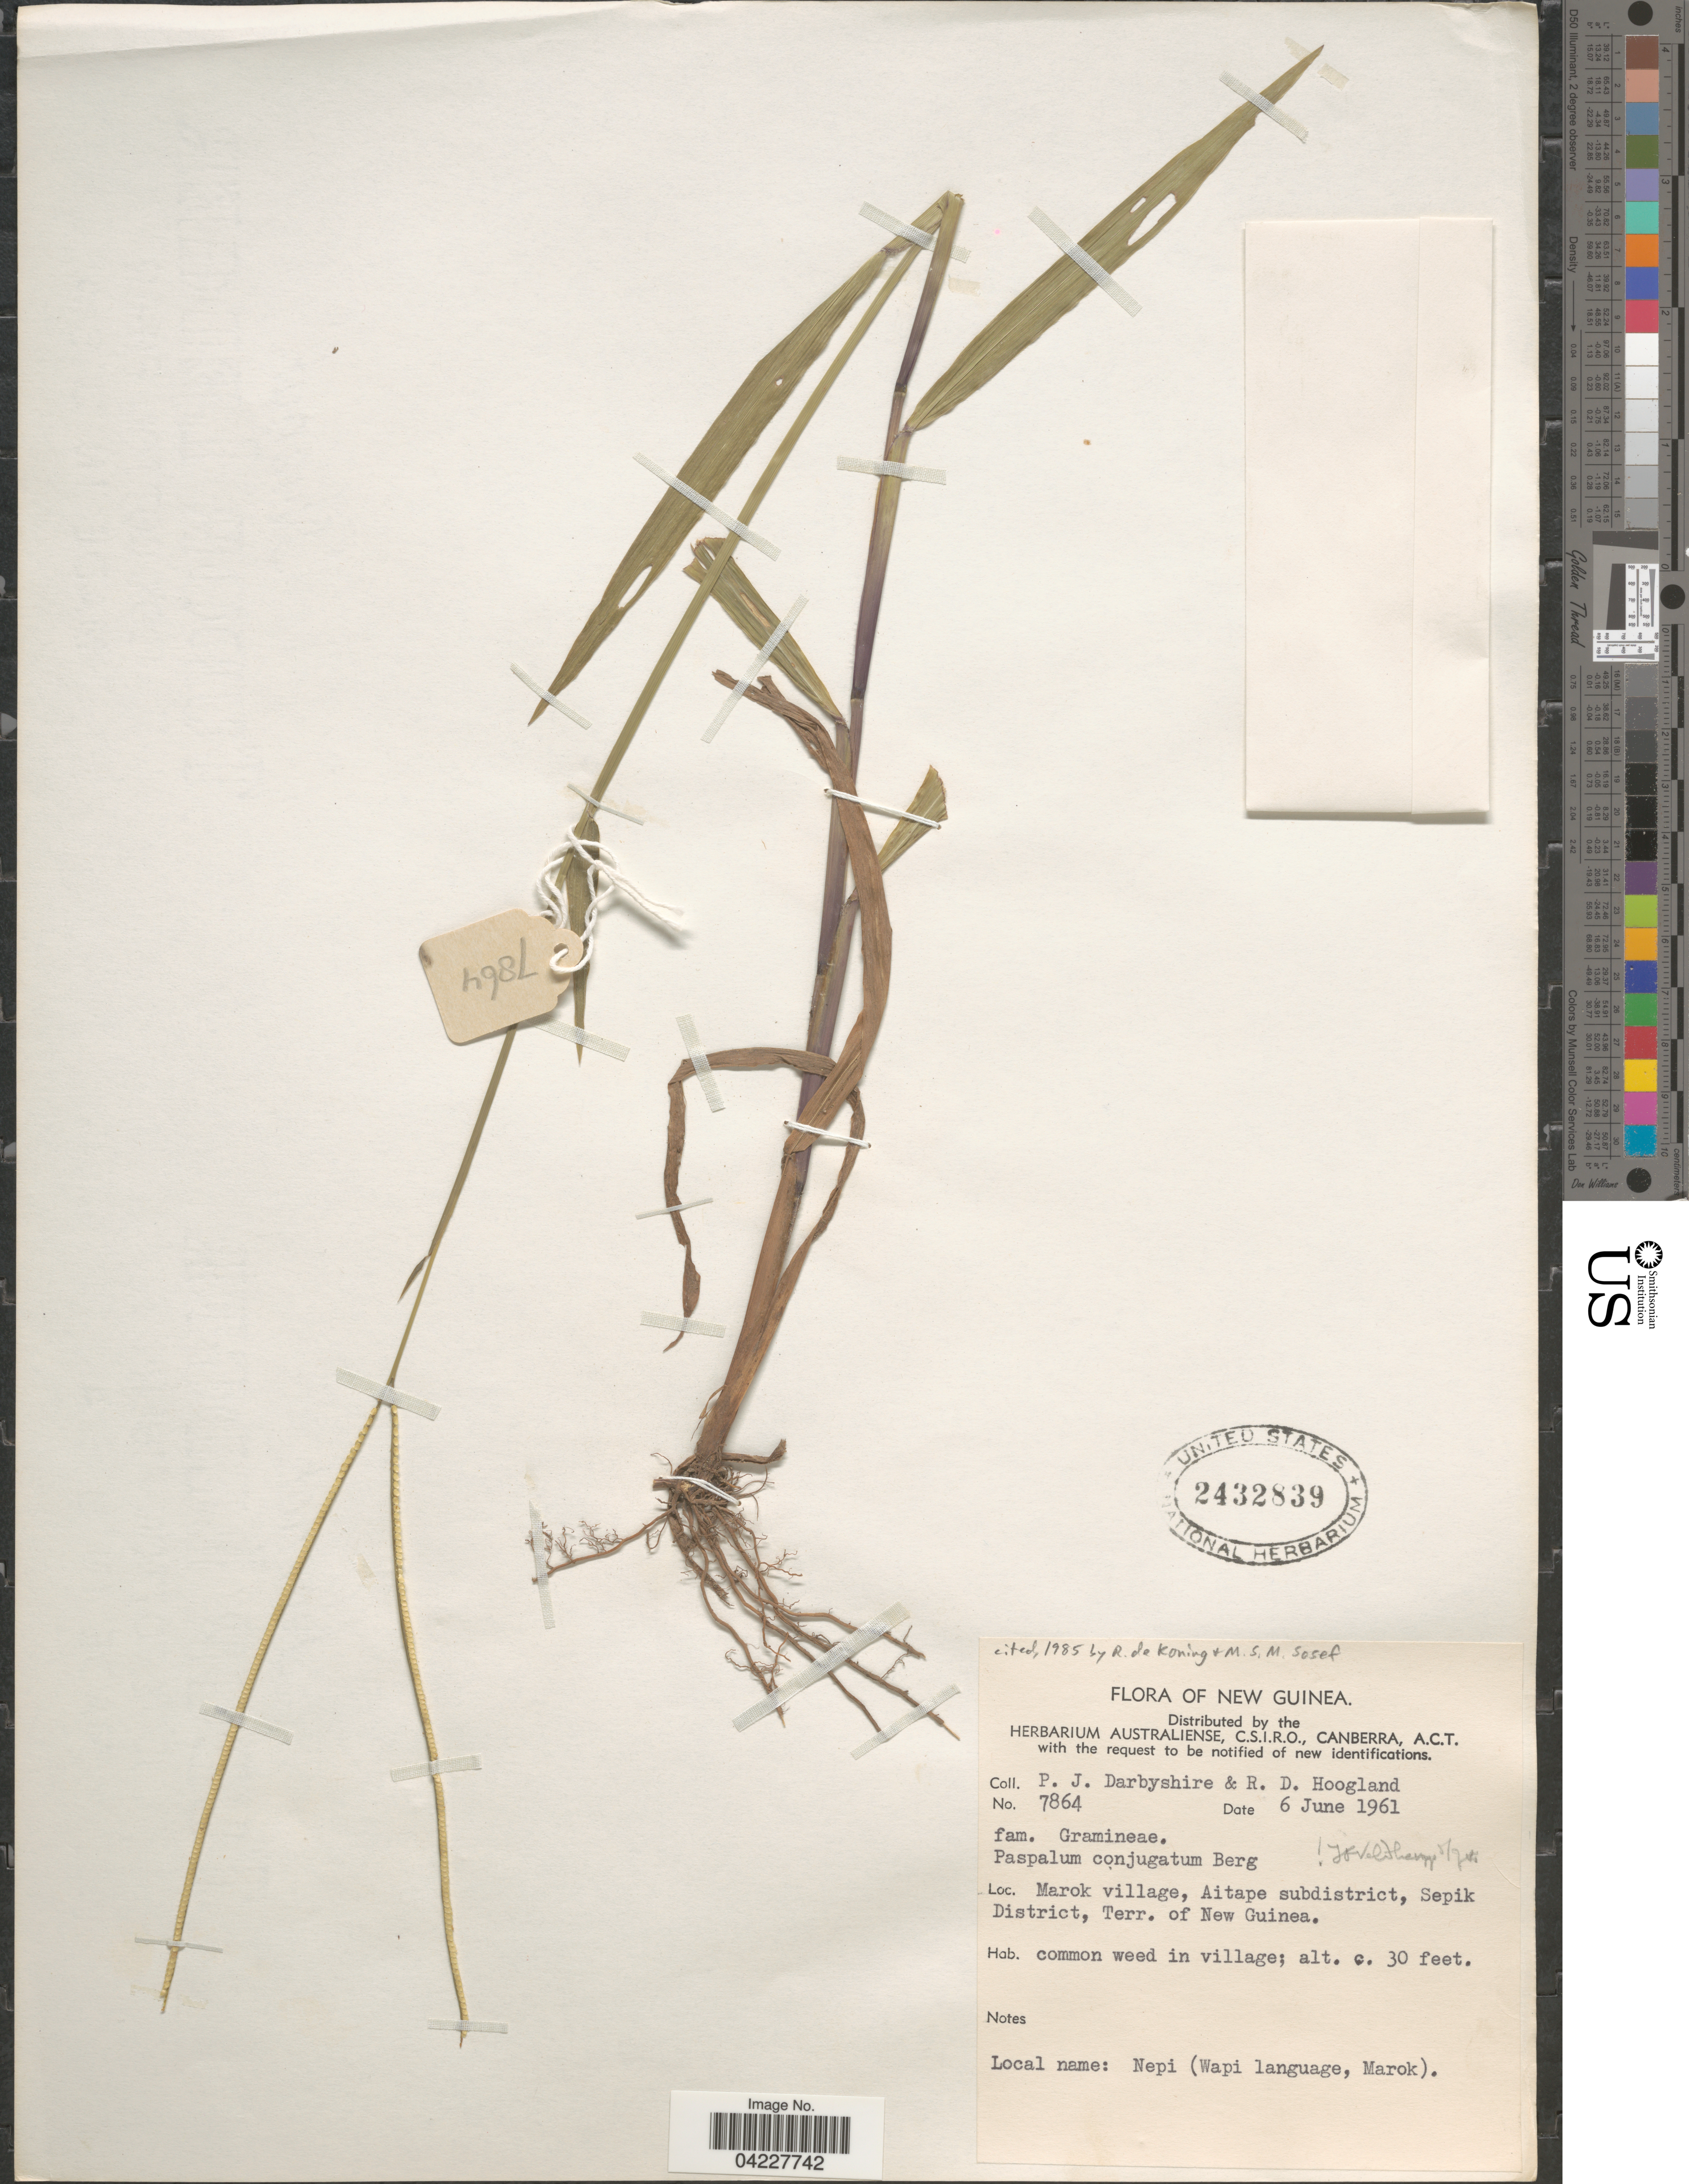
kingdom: Plantae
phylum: Tracheophyta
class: Liliopsida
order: Poales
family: Poaceae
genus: Paspalum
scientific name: Paspalum conjugatum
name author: P.J. Bergius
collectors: P. Darbyshire & R. D. Hoogland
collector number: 7864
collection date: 1961-06-06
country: Papua New Guinea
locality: New Guinea. Marok village, Aitape subdistrict, Sepik District, Terr. of New Guinea.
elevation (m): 9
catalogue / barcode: US 2432839